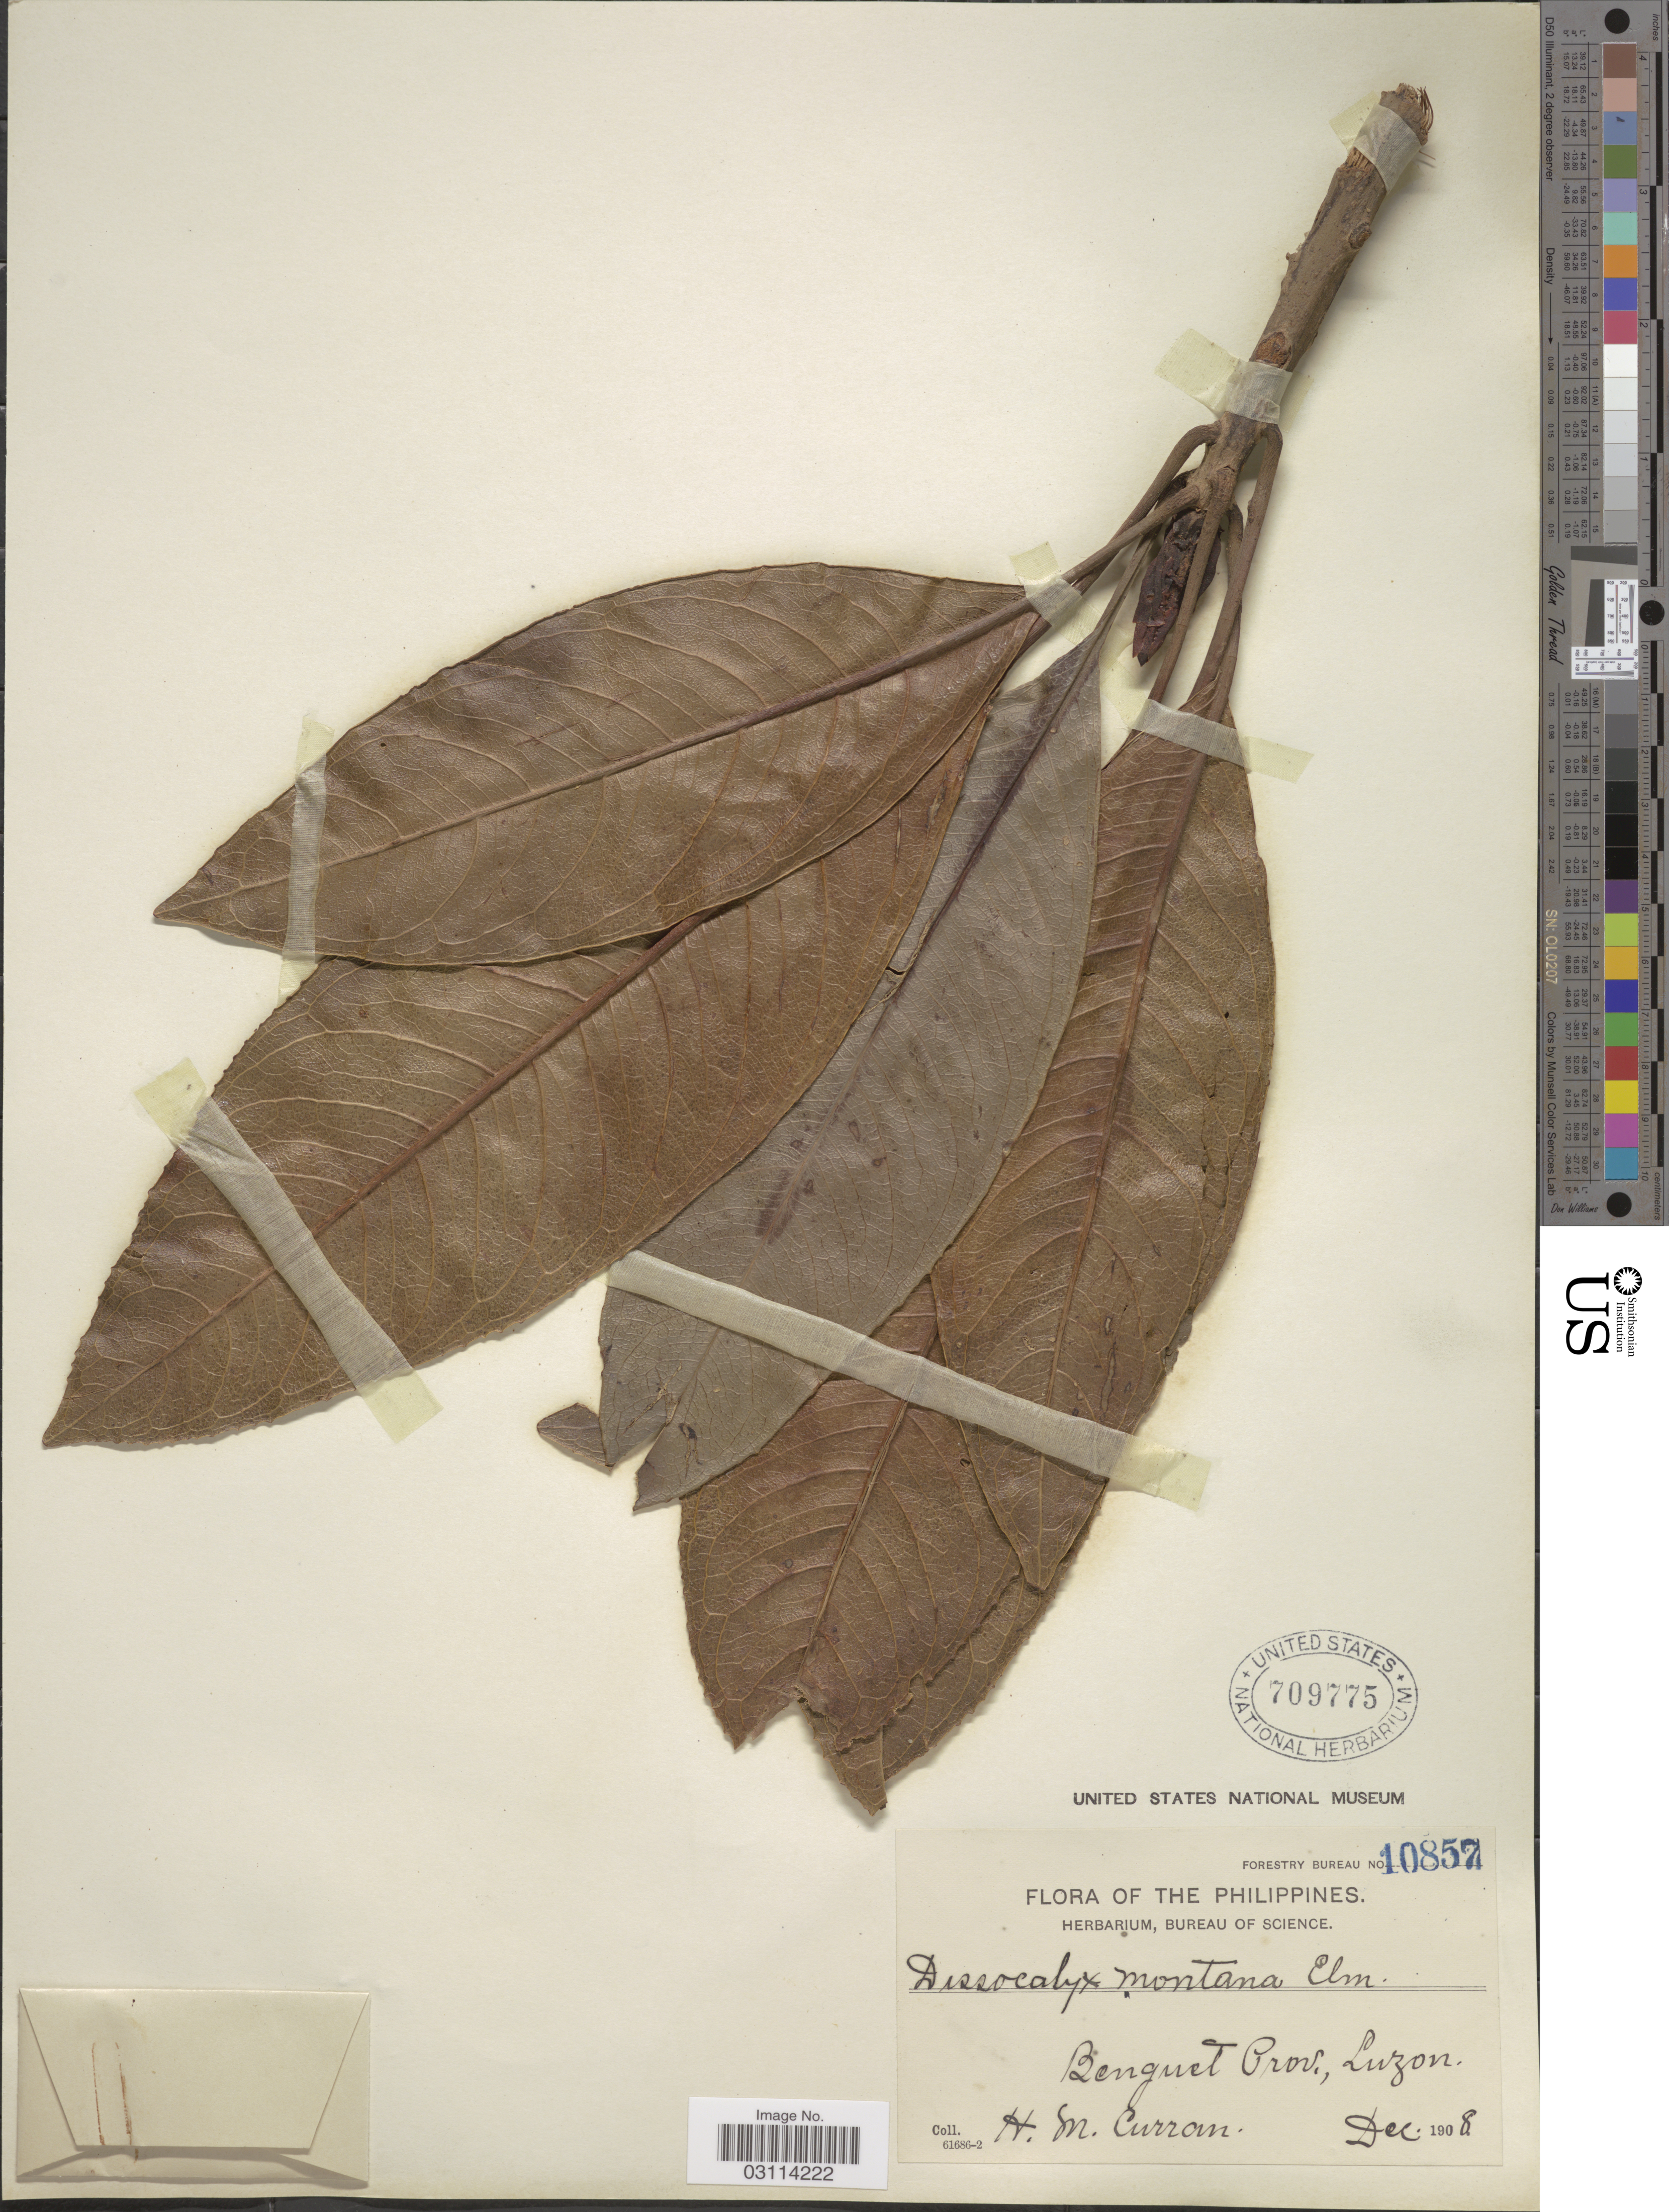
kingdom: Plantae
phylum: Tracheophyta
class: Magnoliopsida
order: Ericales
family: Primulaceae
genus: Discocalyx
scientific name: Discocalyx montana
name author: Elmer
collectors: H. M. Curran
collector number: Forestry Bureau 10857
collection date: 1908-12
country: Philippines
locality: Benguet Prov., Luzon.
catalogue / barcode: US 709775